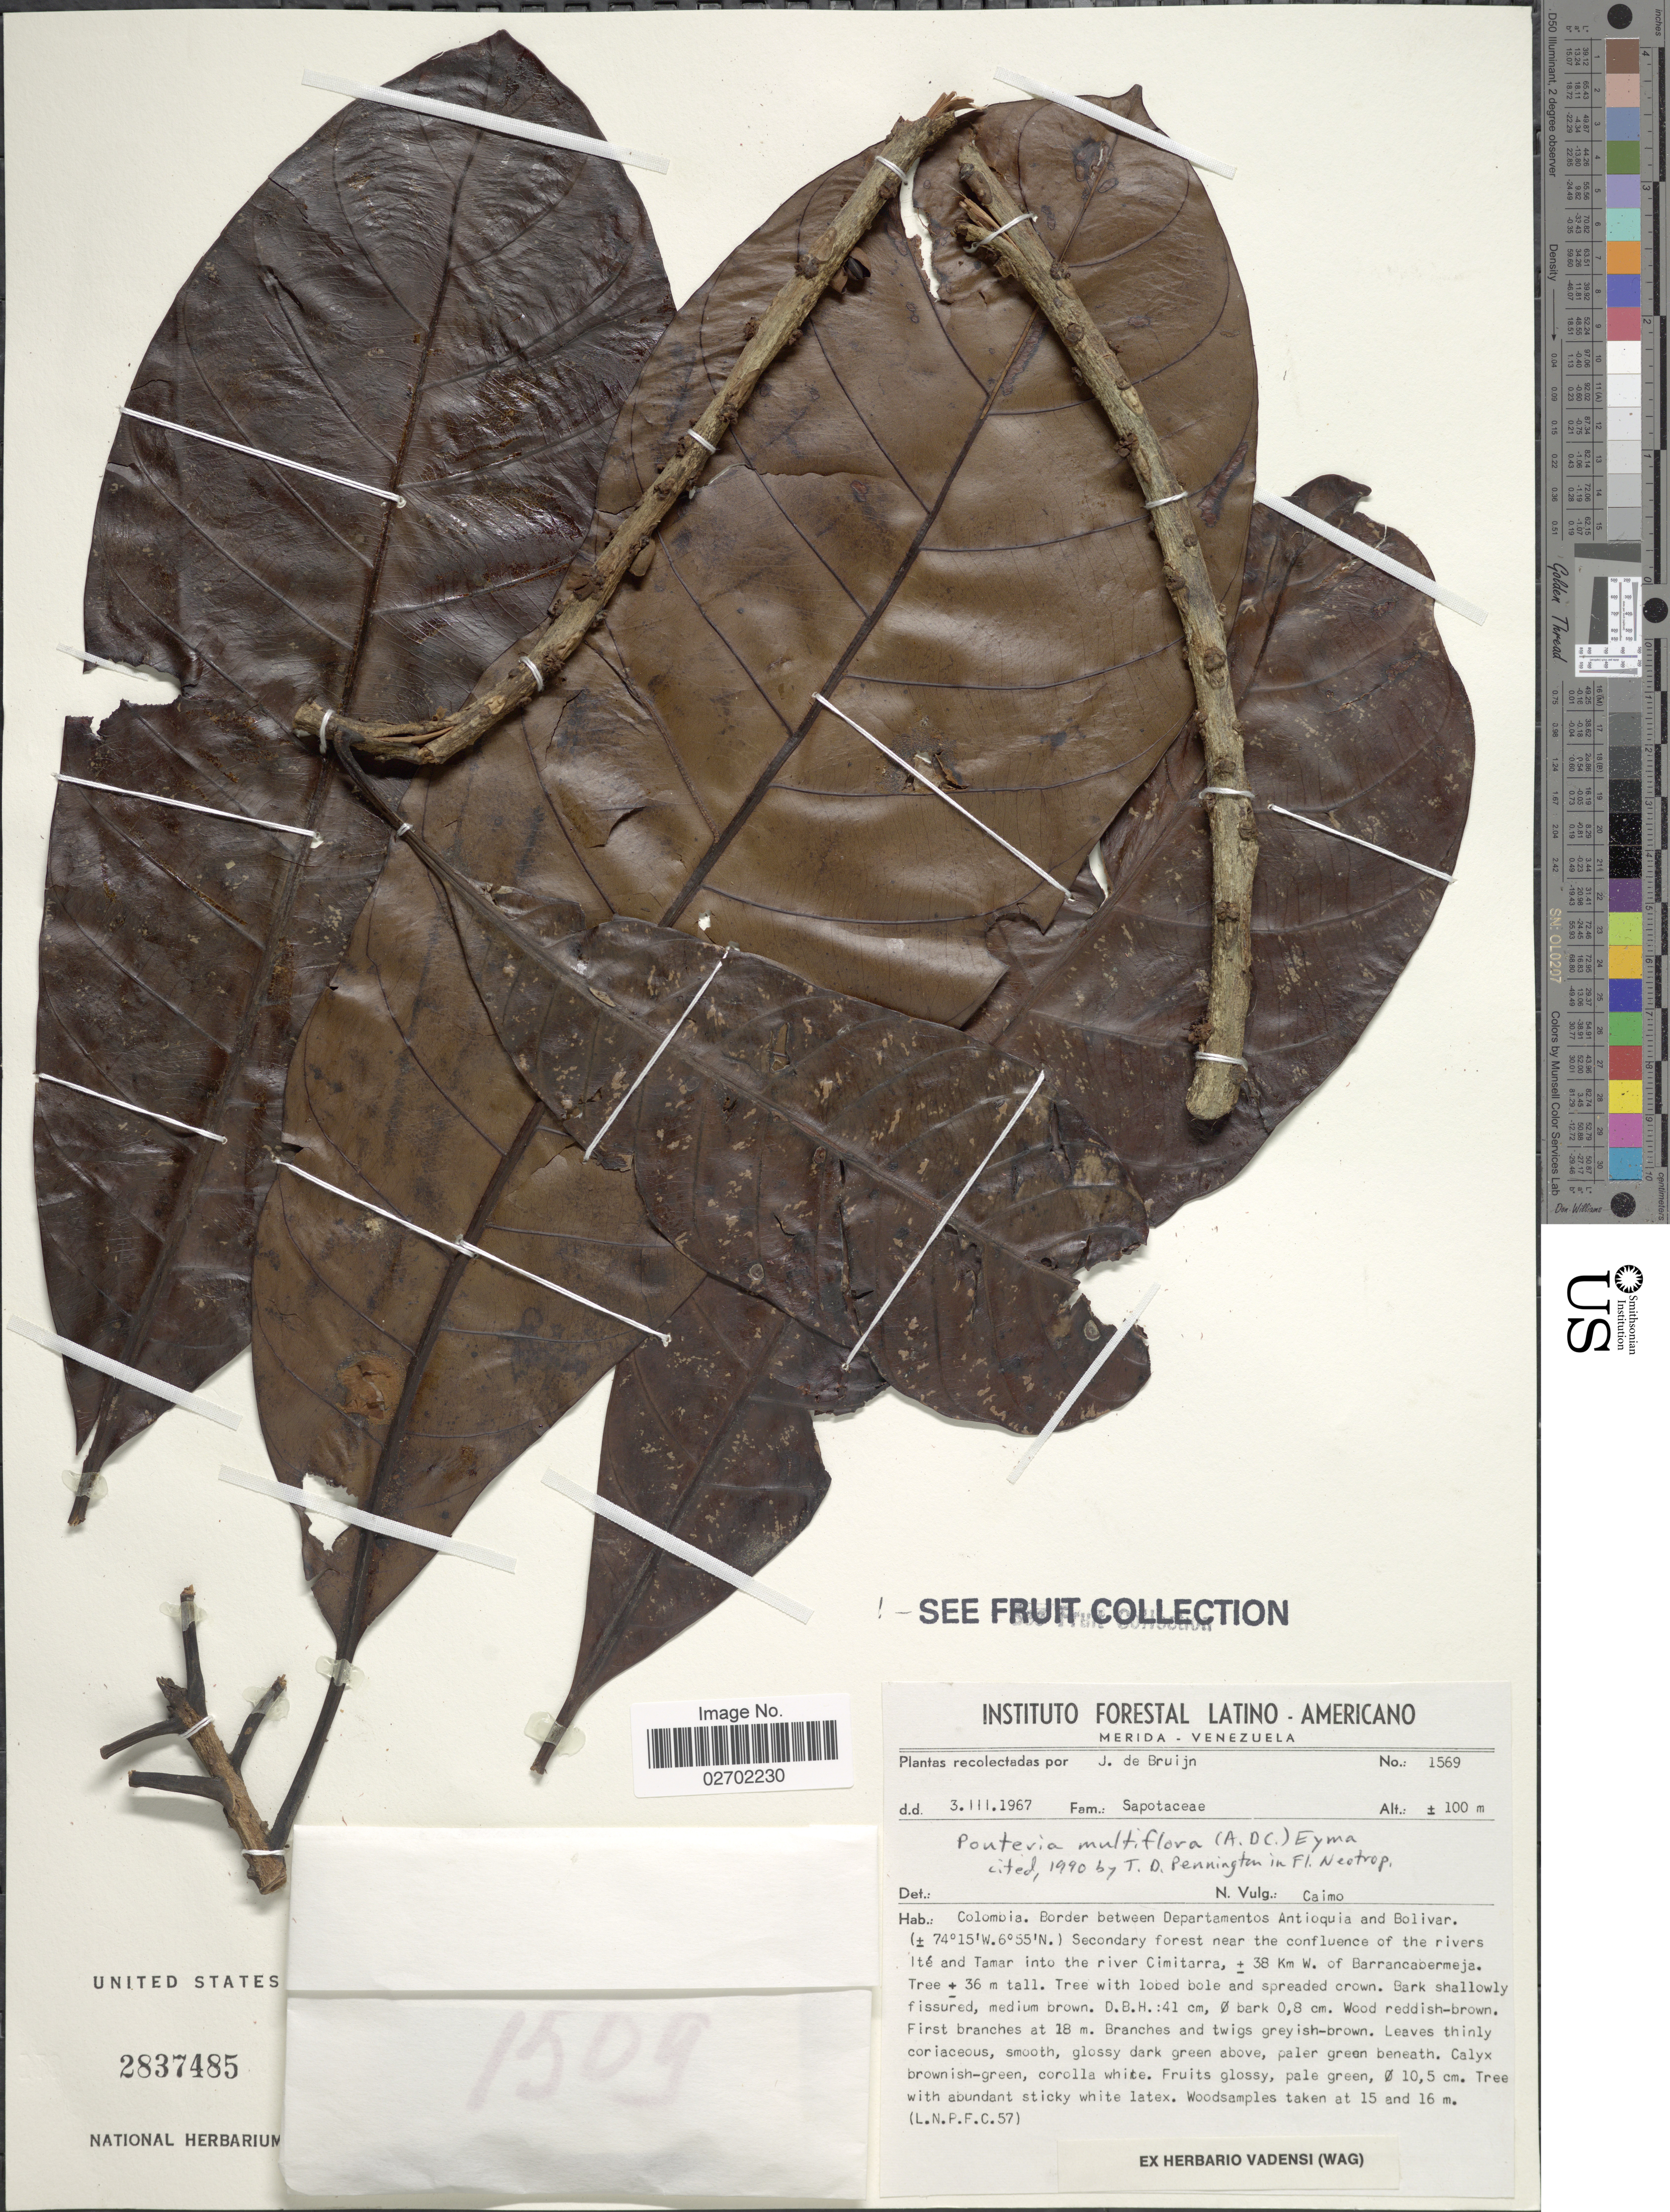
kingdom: Plantae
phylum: Tracheophyta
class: Magnoliopsida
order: Ericales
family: Sapotaceae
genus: Pouteria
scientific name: Pouteria multiflora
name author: (A. DC.) Eyma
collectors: J. Bruijn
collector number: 1569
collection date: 1967-03-03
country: Colombia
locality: Border between Departamentos Antioquia and Bolivar. Secondary forest near the confluence of the rivers Ité and Tamar into the river Cimitara, ± 38 Km W. of Barrancabermeja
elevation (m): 100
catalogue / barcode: US 2837485